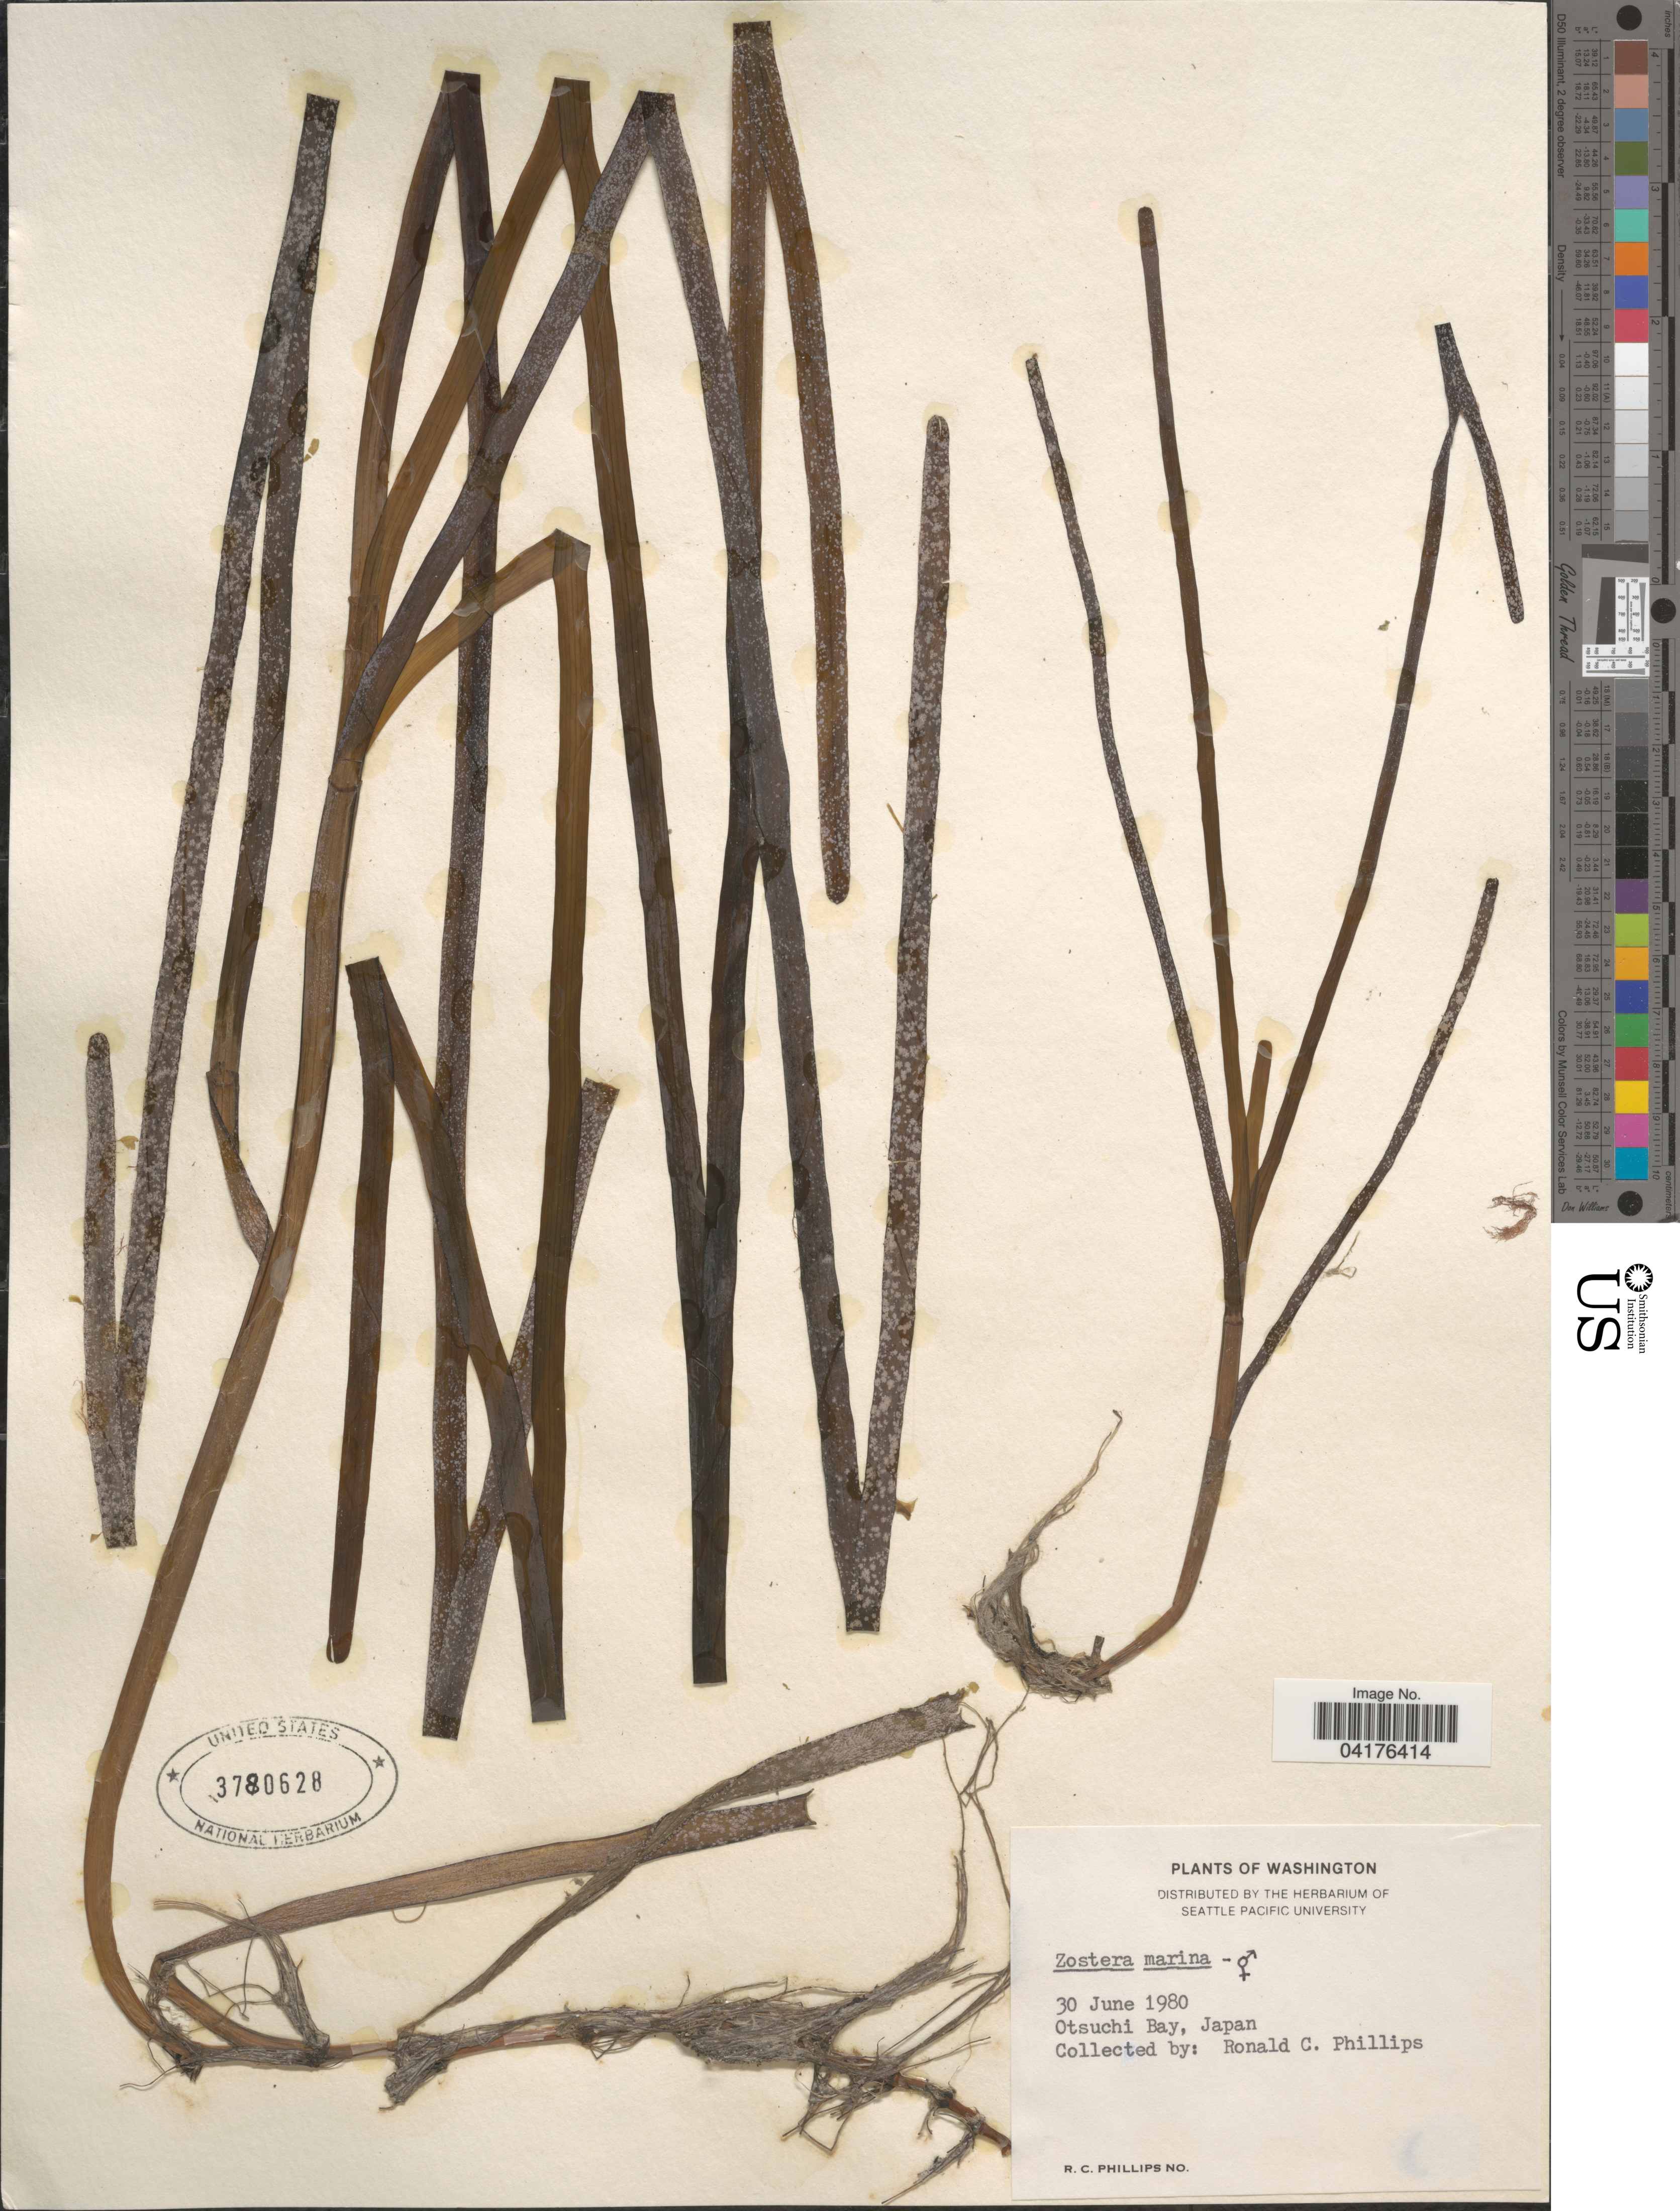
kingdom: Plantae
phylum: Tracheophyta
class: Liliopsida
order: Alismatales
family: Zosteraceae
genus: Zostera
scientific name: Zostera marina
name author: L.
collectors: R. C. Phillips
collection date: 1980-06-30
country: Japan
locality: Otsuchi Bay.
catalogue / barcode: US 3780628